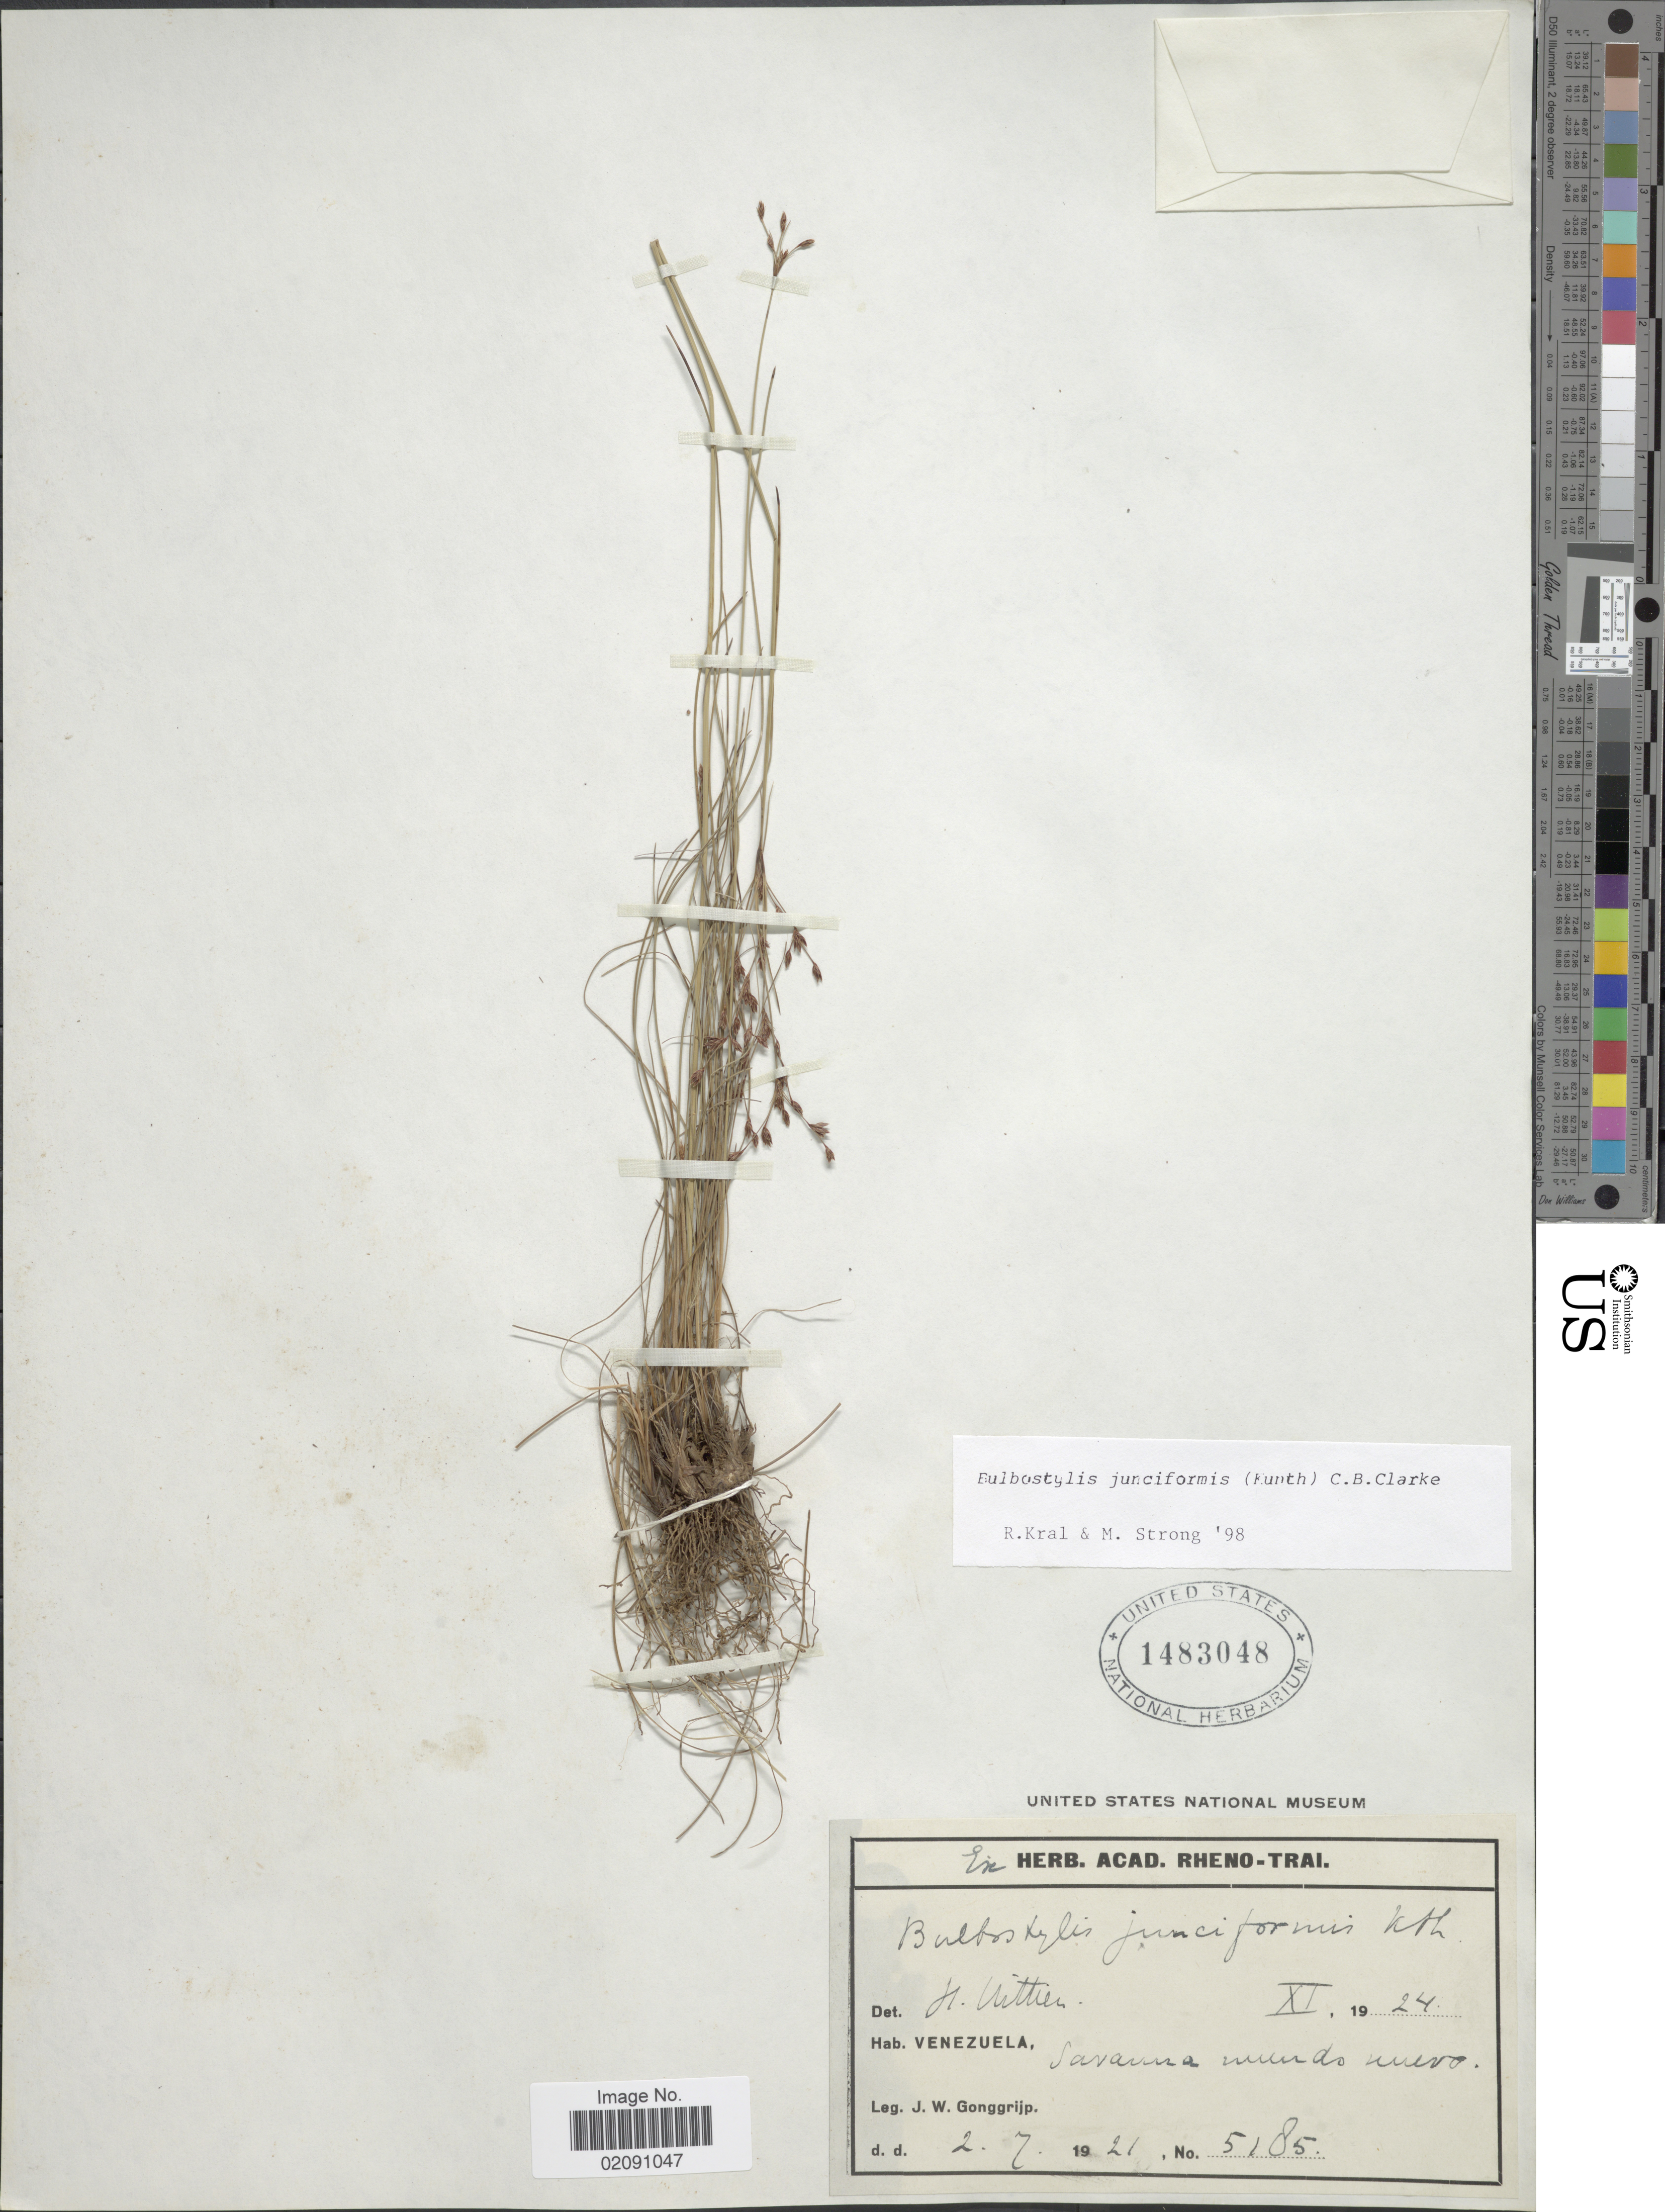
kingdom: Plantae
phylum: Tracheophyta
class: Liliopsida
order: Poales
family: Cyperaceae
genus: Bulbostylis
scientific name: Bulbostylis junciformis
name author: (Kunth) C.B. Clarke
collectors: J. Gonggrijp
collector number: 5185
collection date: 1921-07-02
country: Venezuela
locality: Savanna mundo nuevo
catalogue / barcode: US 1483048